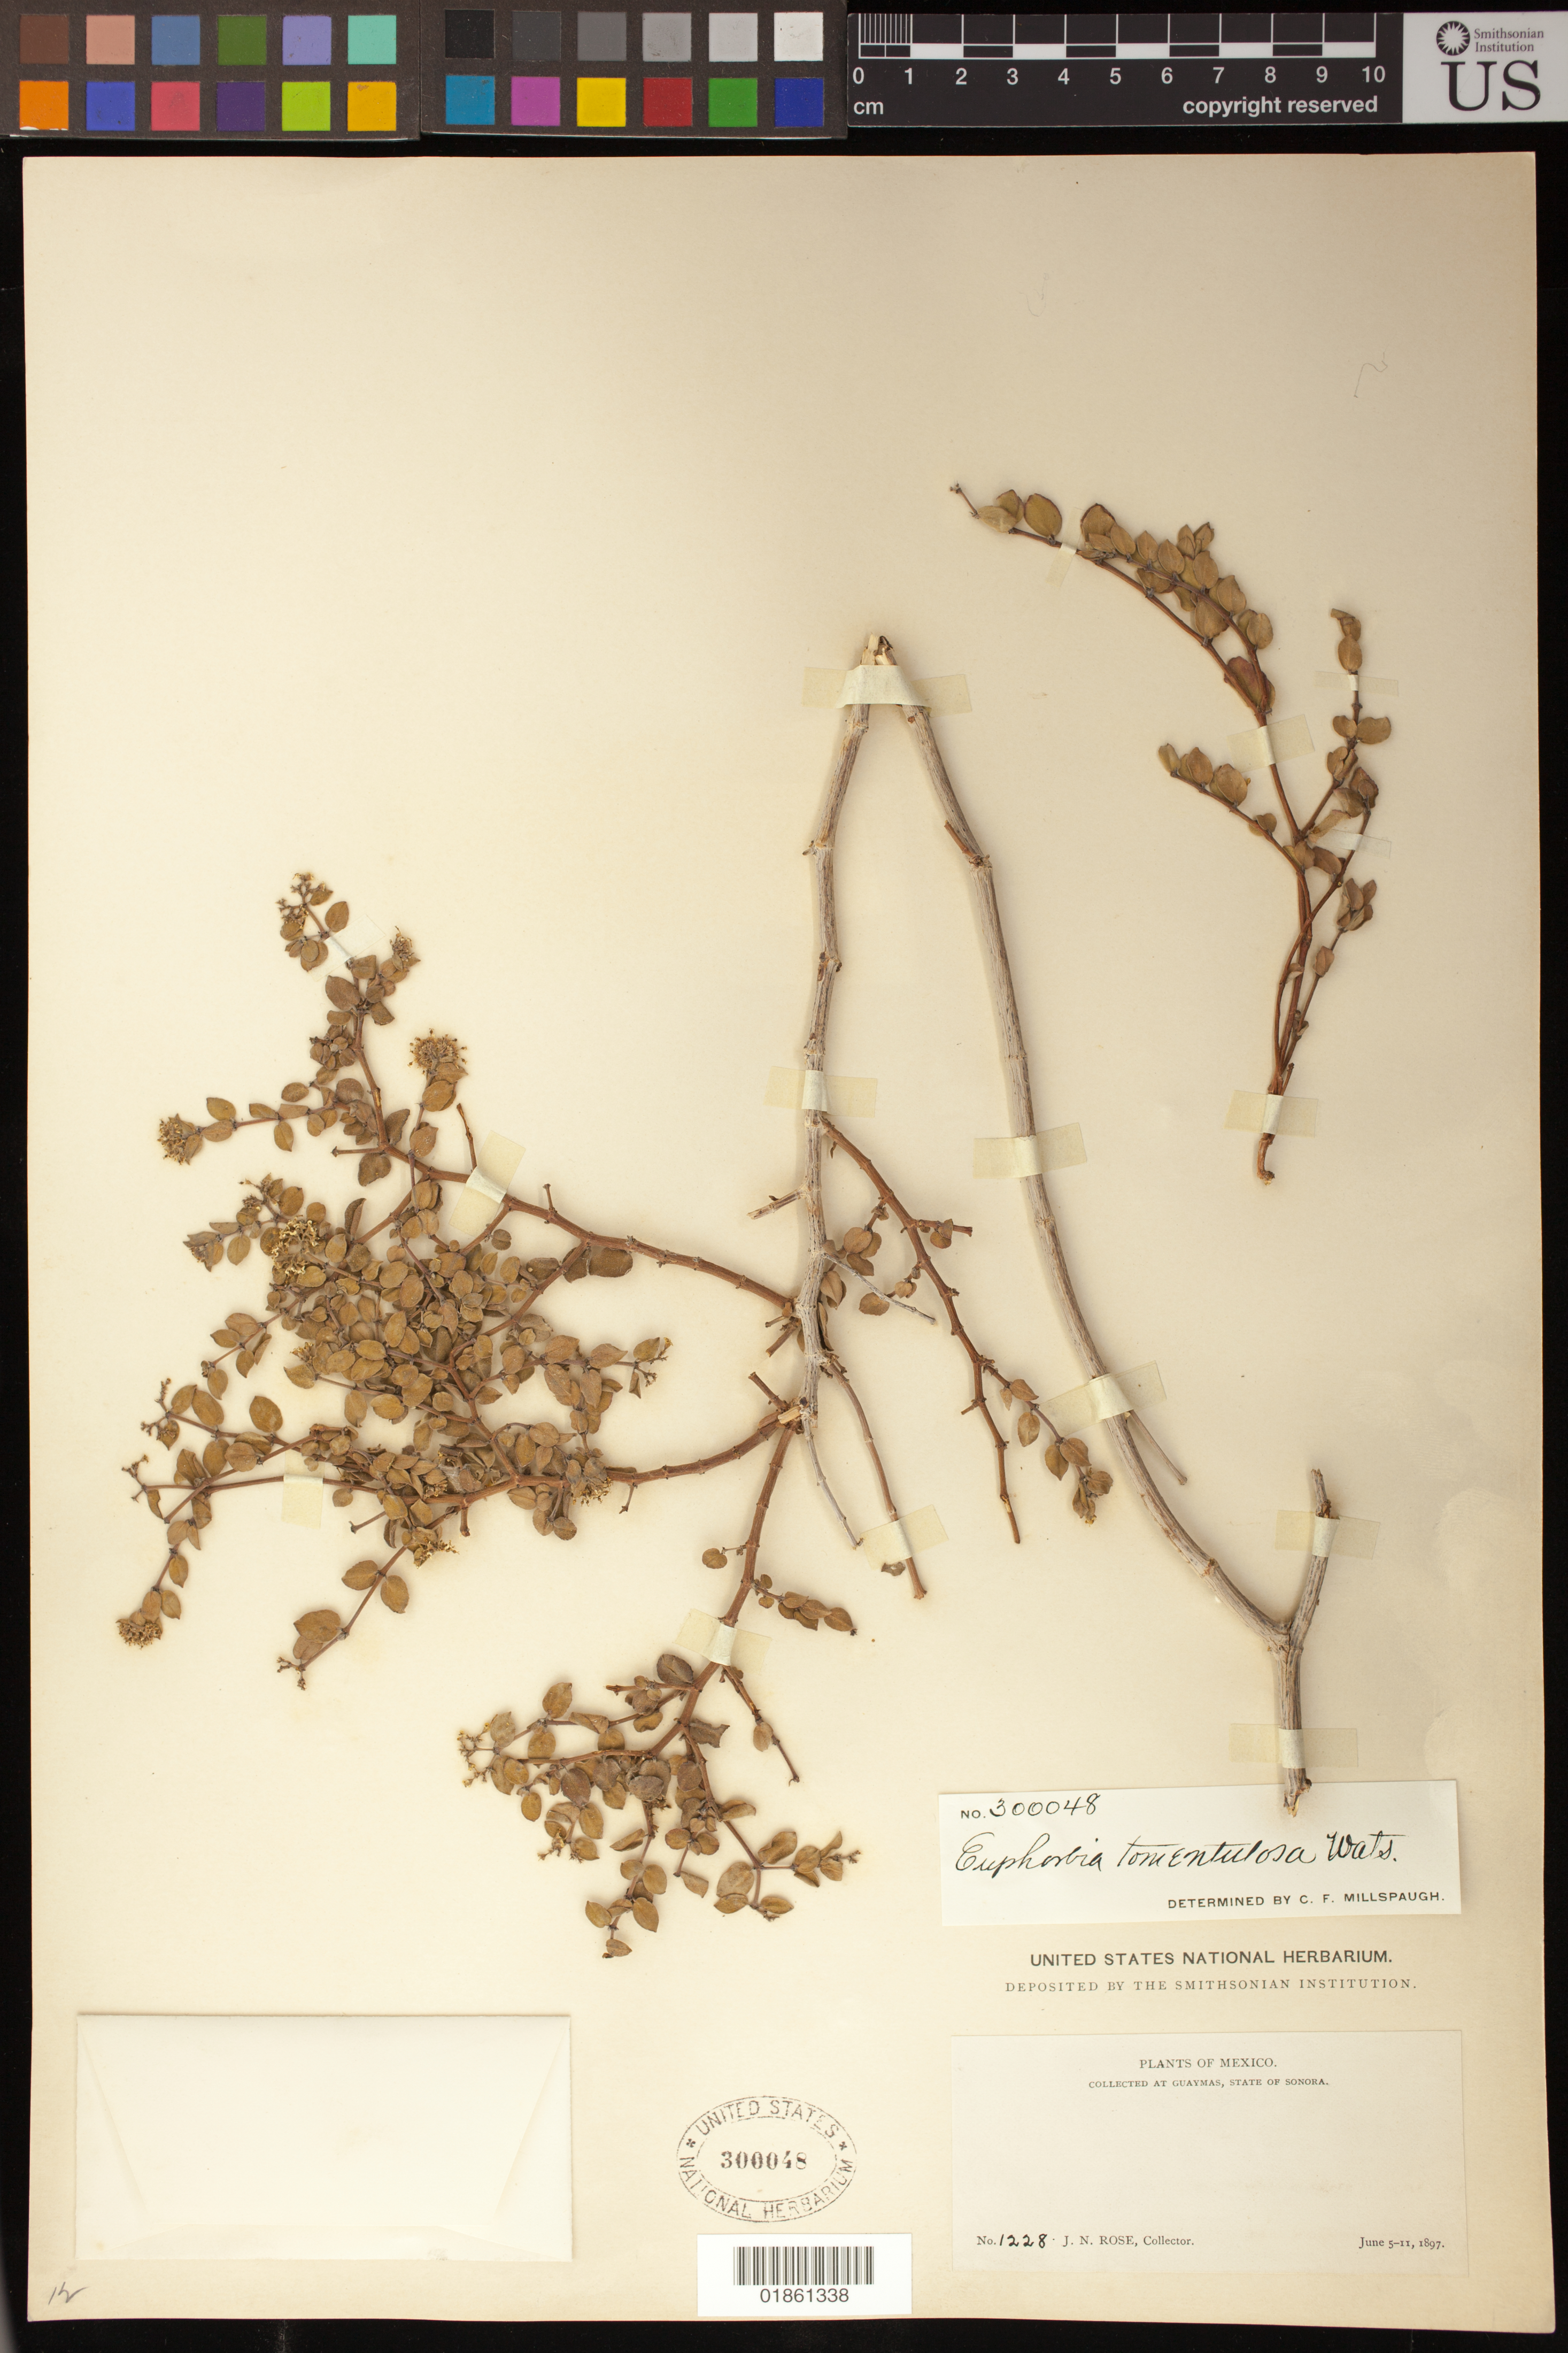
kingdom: Plantae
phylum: Tracheophyta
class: Magnoliopsida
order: Malpighiales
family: Euphorbiaceae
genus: Euphorbia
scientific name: Euphorbia tomentulosa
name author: S. Watson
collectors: J. N. Rose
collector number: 1228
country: Mexico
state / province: Sonora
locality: Guaymas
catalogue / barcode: US 300048